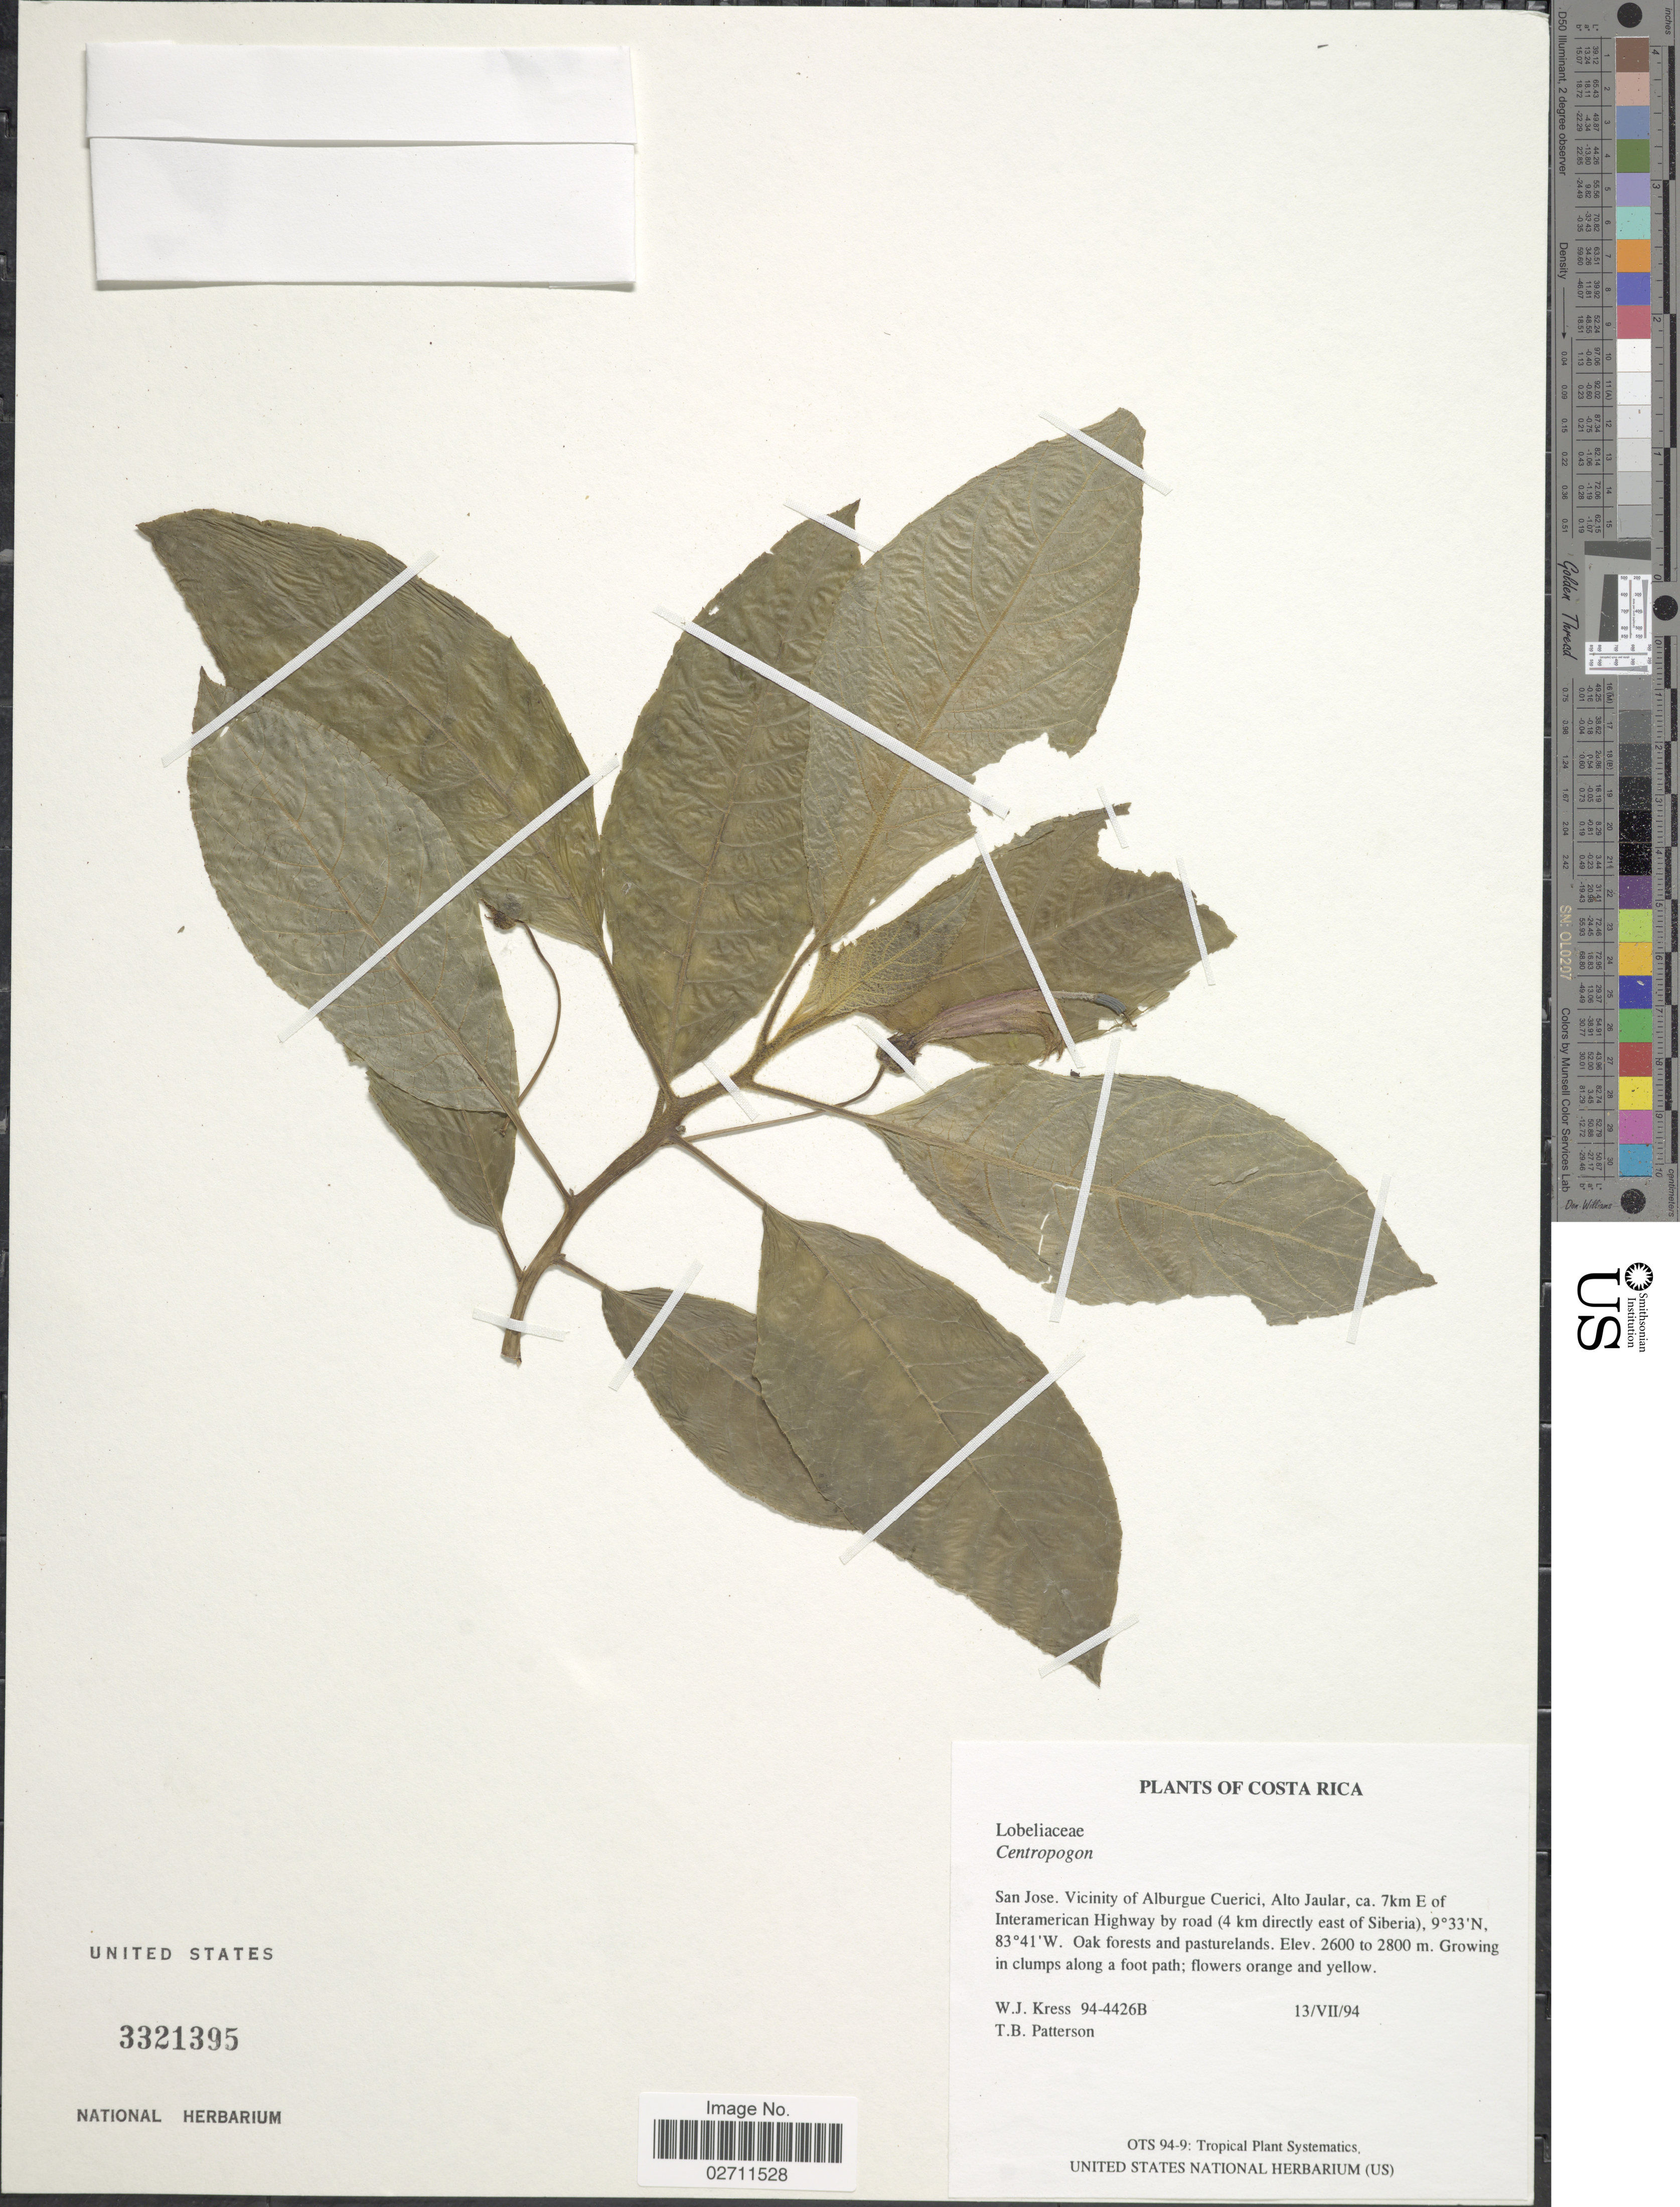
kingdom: Plantae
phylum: Tracheophyta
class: Magnoliopsida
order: Asterales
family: Campanulaceae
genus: Centropogon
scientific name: Centropogon ferrugineus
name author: (L. f.) Gleason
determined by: Lagomarsino, L. P.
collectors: W. J. Kress & T. B. Patterson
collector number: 94-4426B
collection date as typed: Transcribed d/m/y: 13/7/94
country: Costa Rica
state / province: San José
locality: Vicinity of Alburque Cuerici, Alto Jaular, ca. 7 km E of Interamerican Highway by road (4 km directly east of Siberia)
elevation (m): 2600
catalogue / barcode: US 3321395